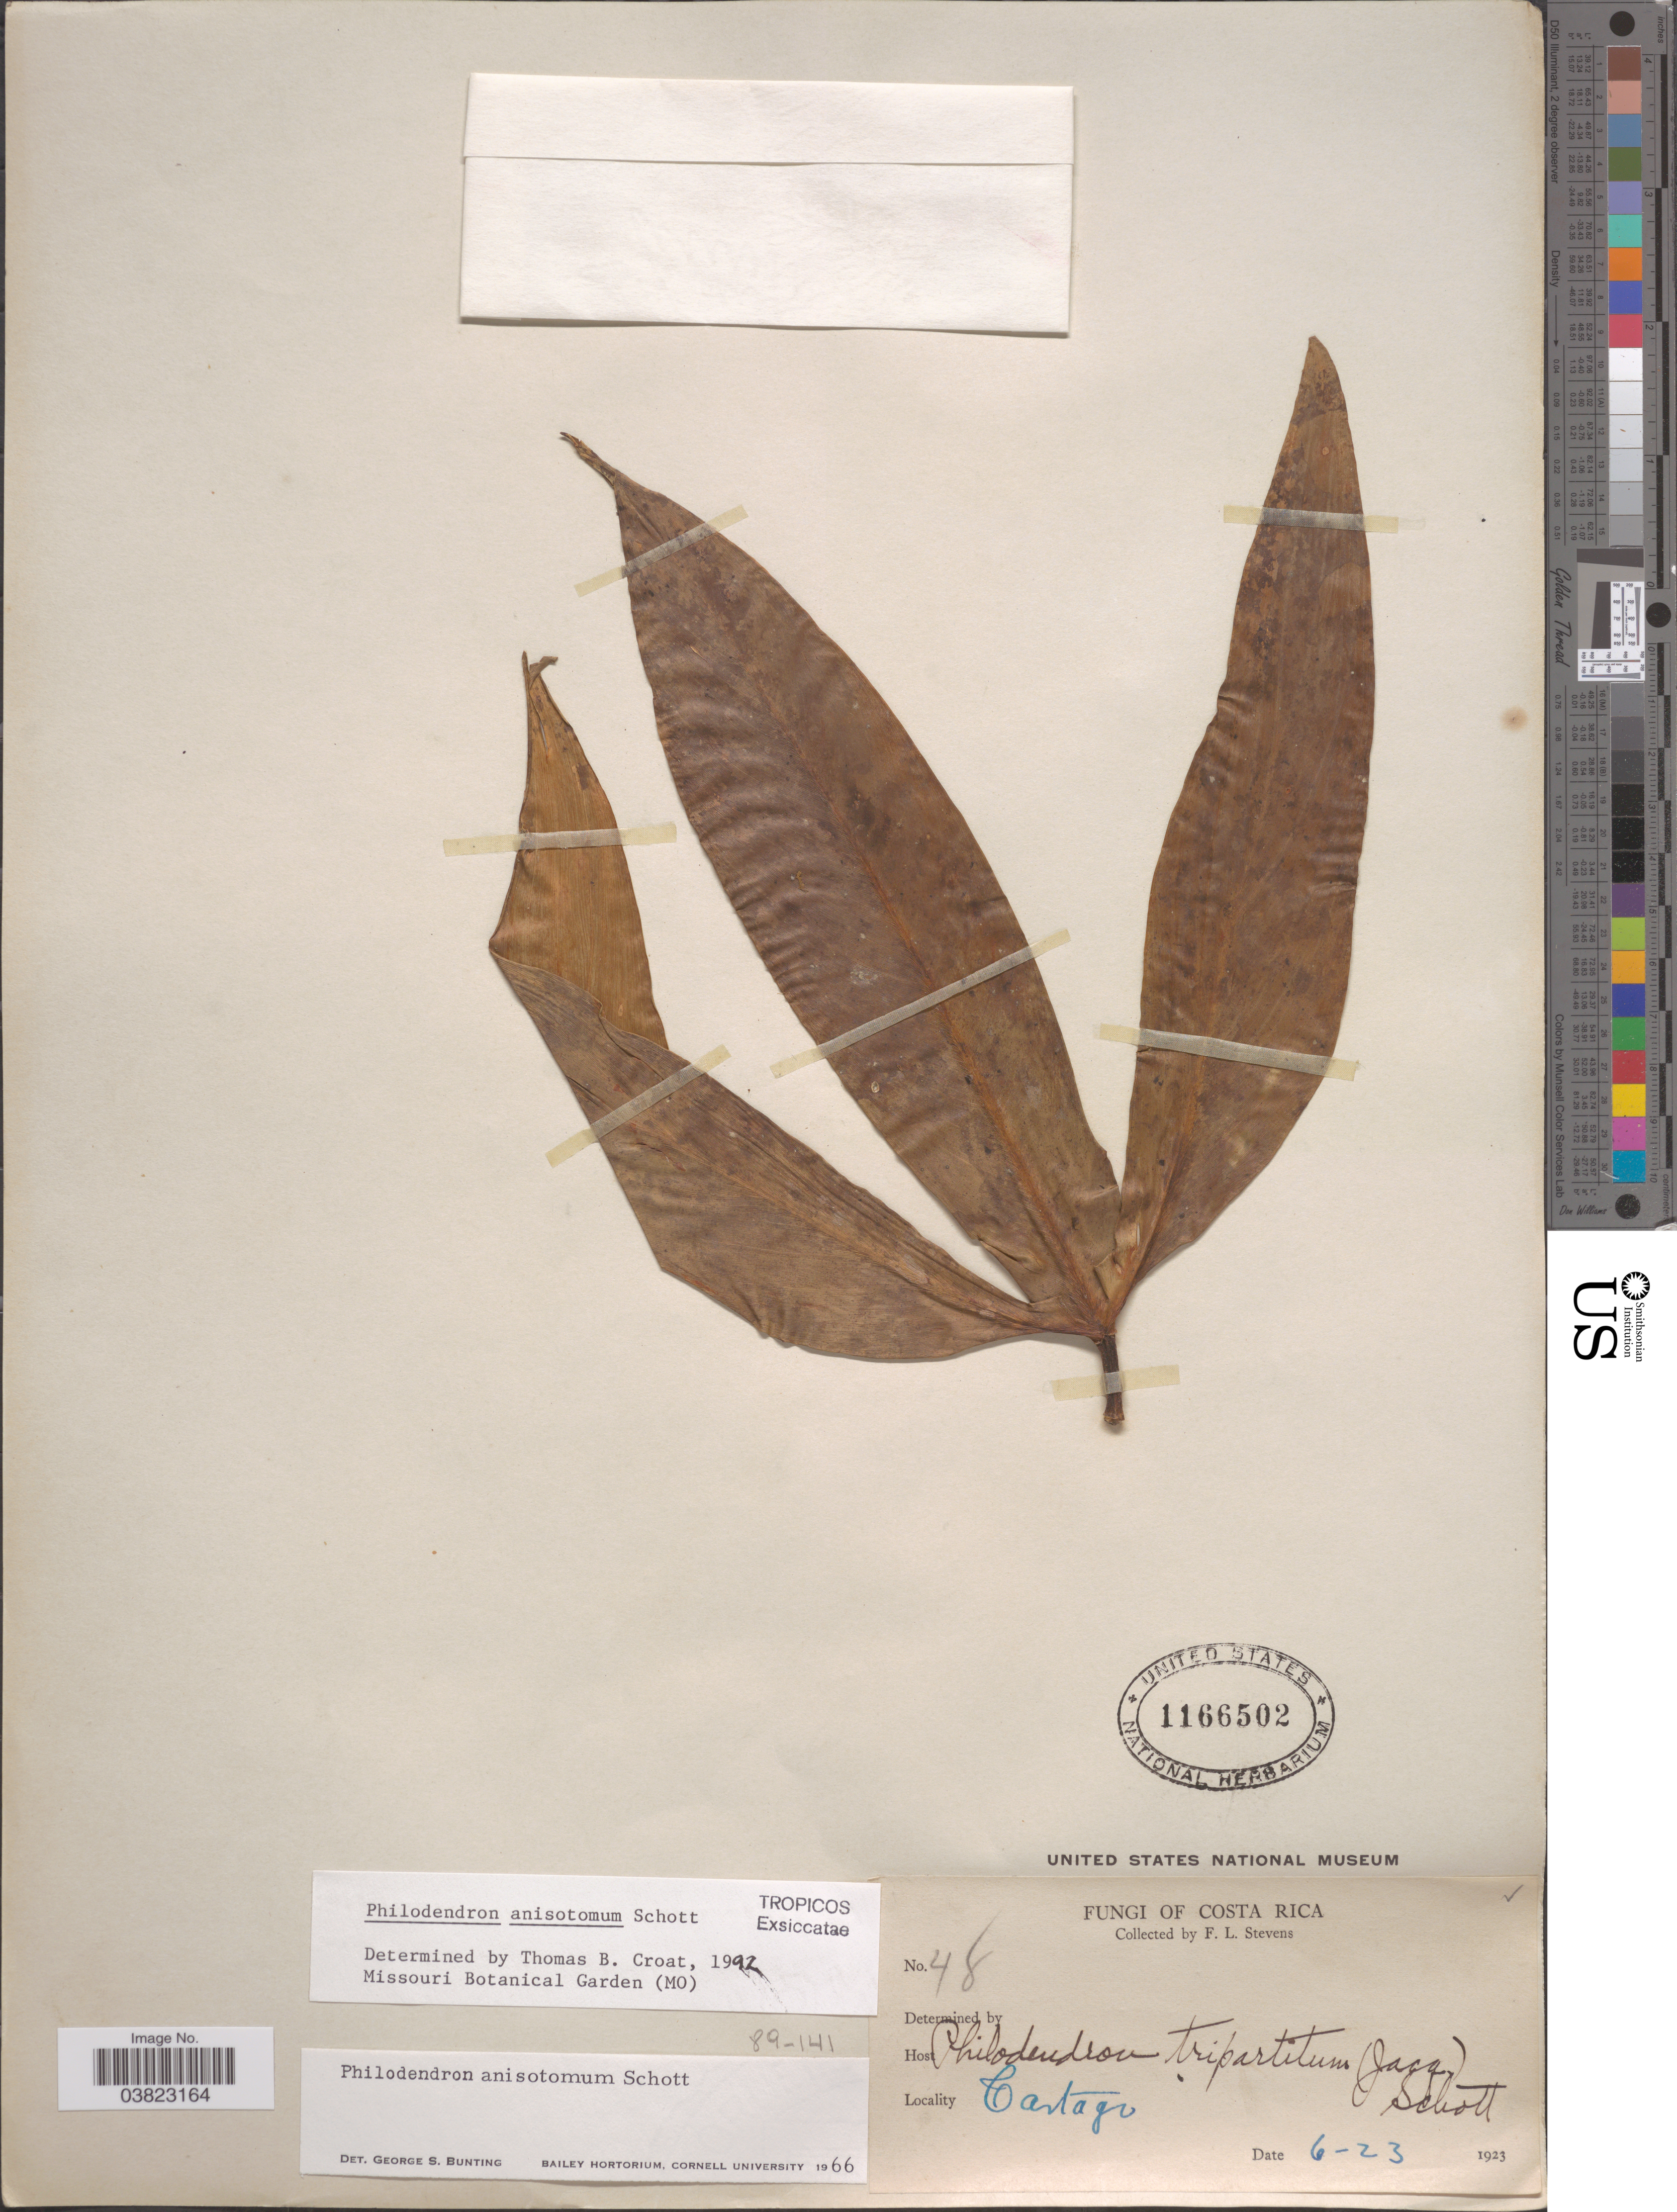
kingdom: Plantae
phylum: Tracheophyta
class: Liliopsida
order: Alismatales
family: Araceae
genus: Philodendron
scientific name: Philodendron anisotomum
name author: Schott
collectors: F. L. Stevens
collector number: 48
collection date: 1923-06-23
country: Costa Rica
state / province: Cartago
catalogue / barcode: US 1166502